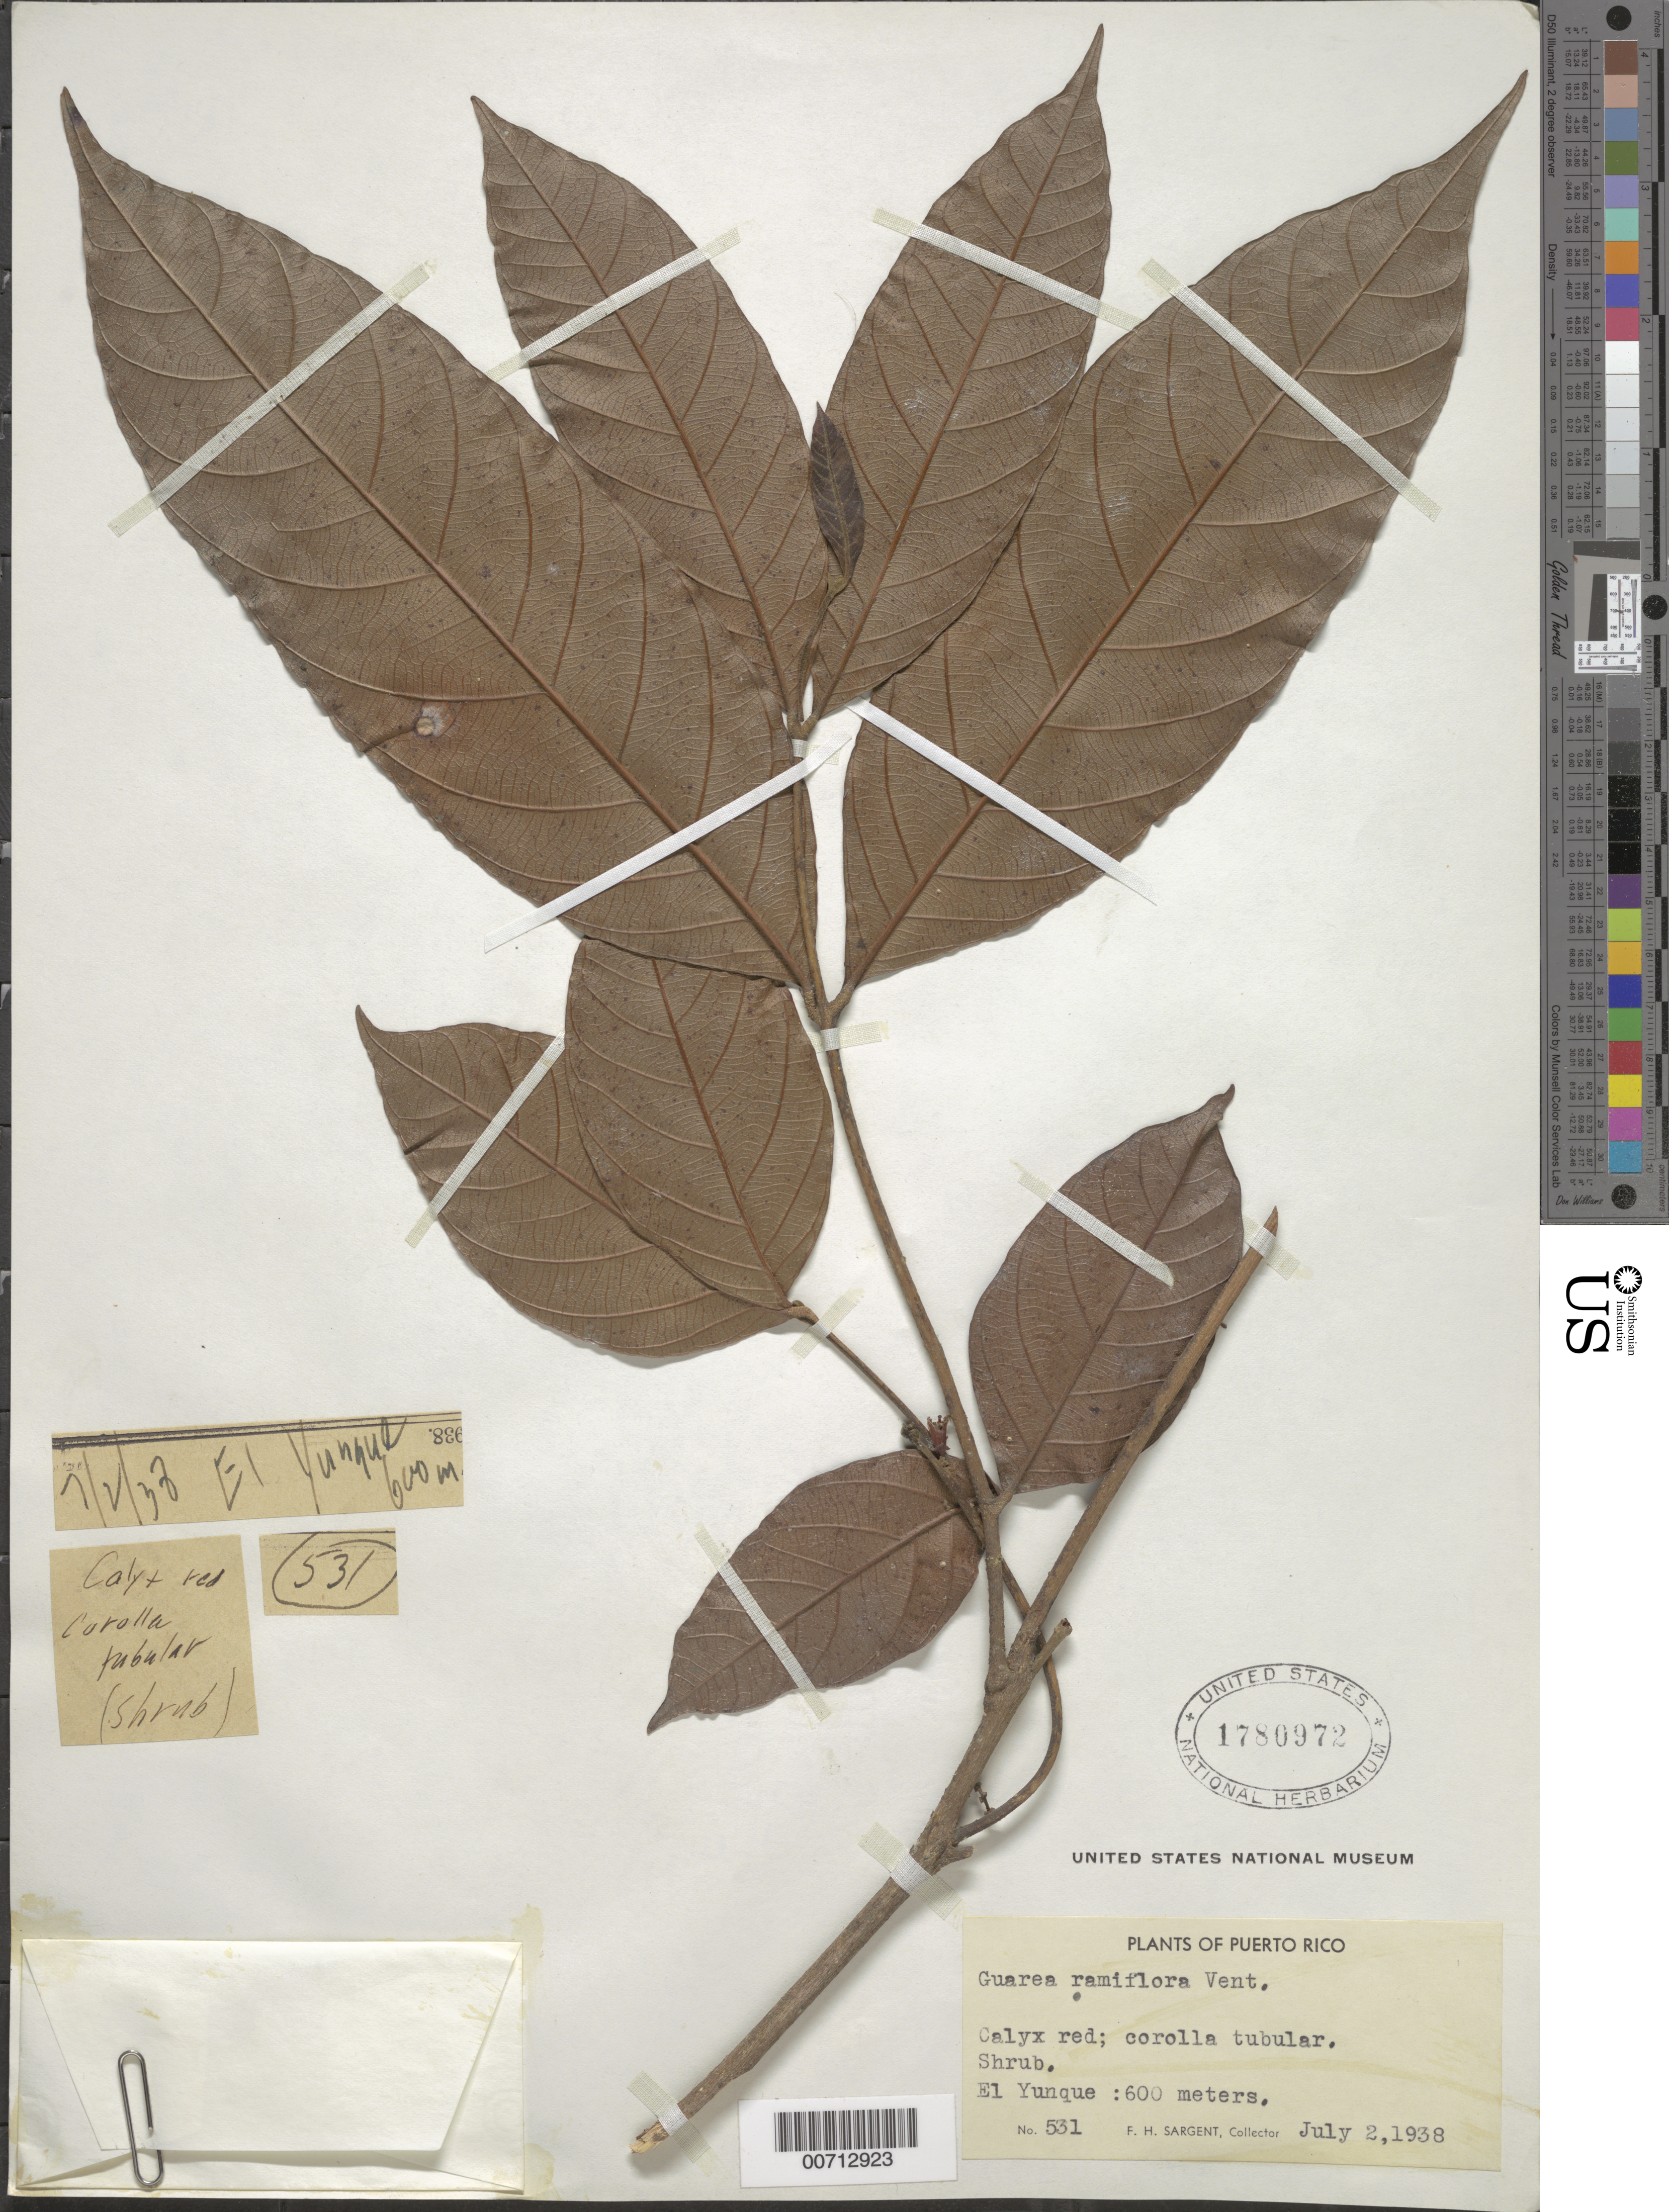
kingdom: Plantae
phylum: Tracheophyta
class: Magnoliopsida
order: Sapindales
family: Meliaceae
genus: Guarea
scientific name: Guarea ramiflora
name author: Vent.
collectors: F. H. Sargent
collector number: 531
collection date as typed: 02 Jul 1938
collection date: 1938-07-02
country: Puerto Rico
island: Greater Antilles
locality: El Yunque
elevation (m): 600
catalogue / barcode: US 1780972